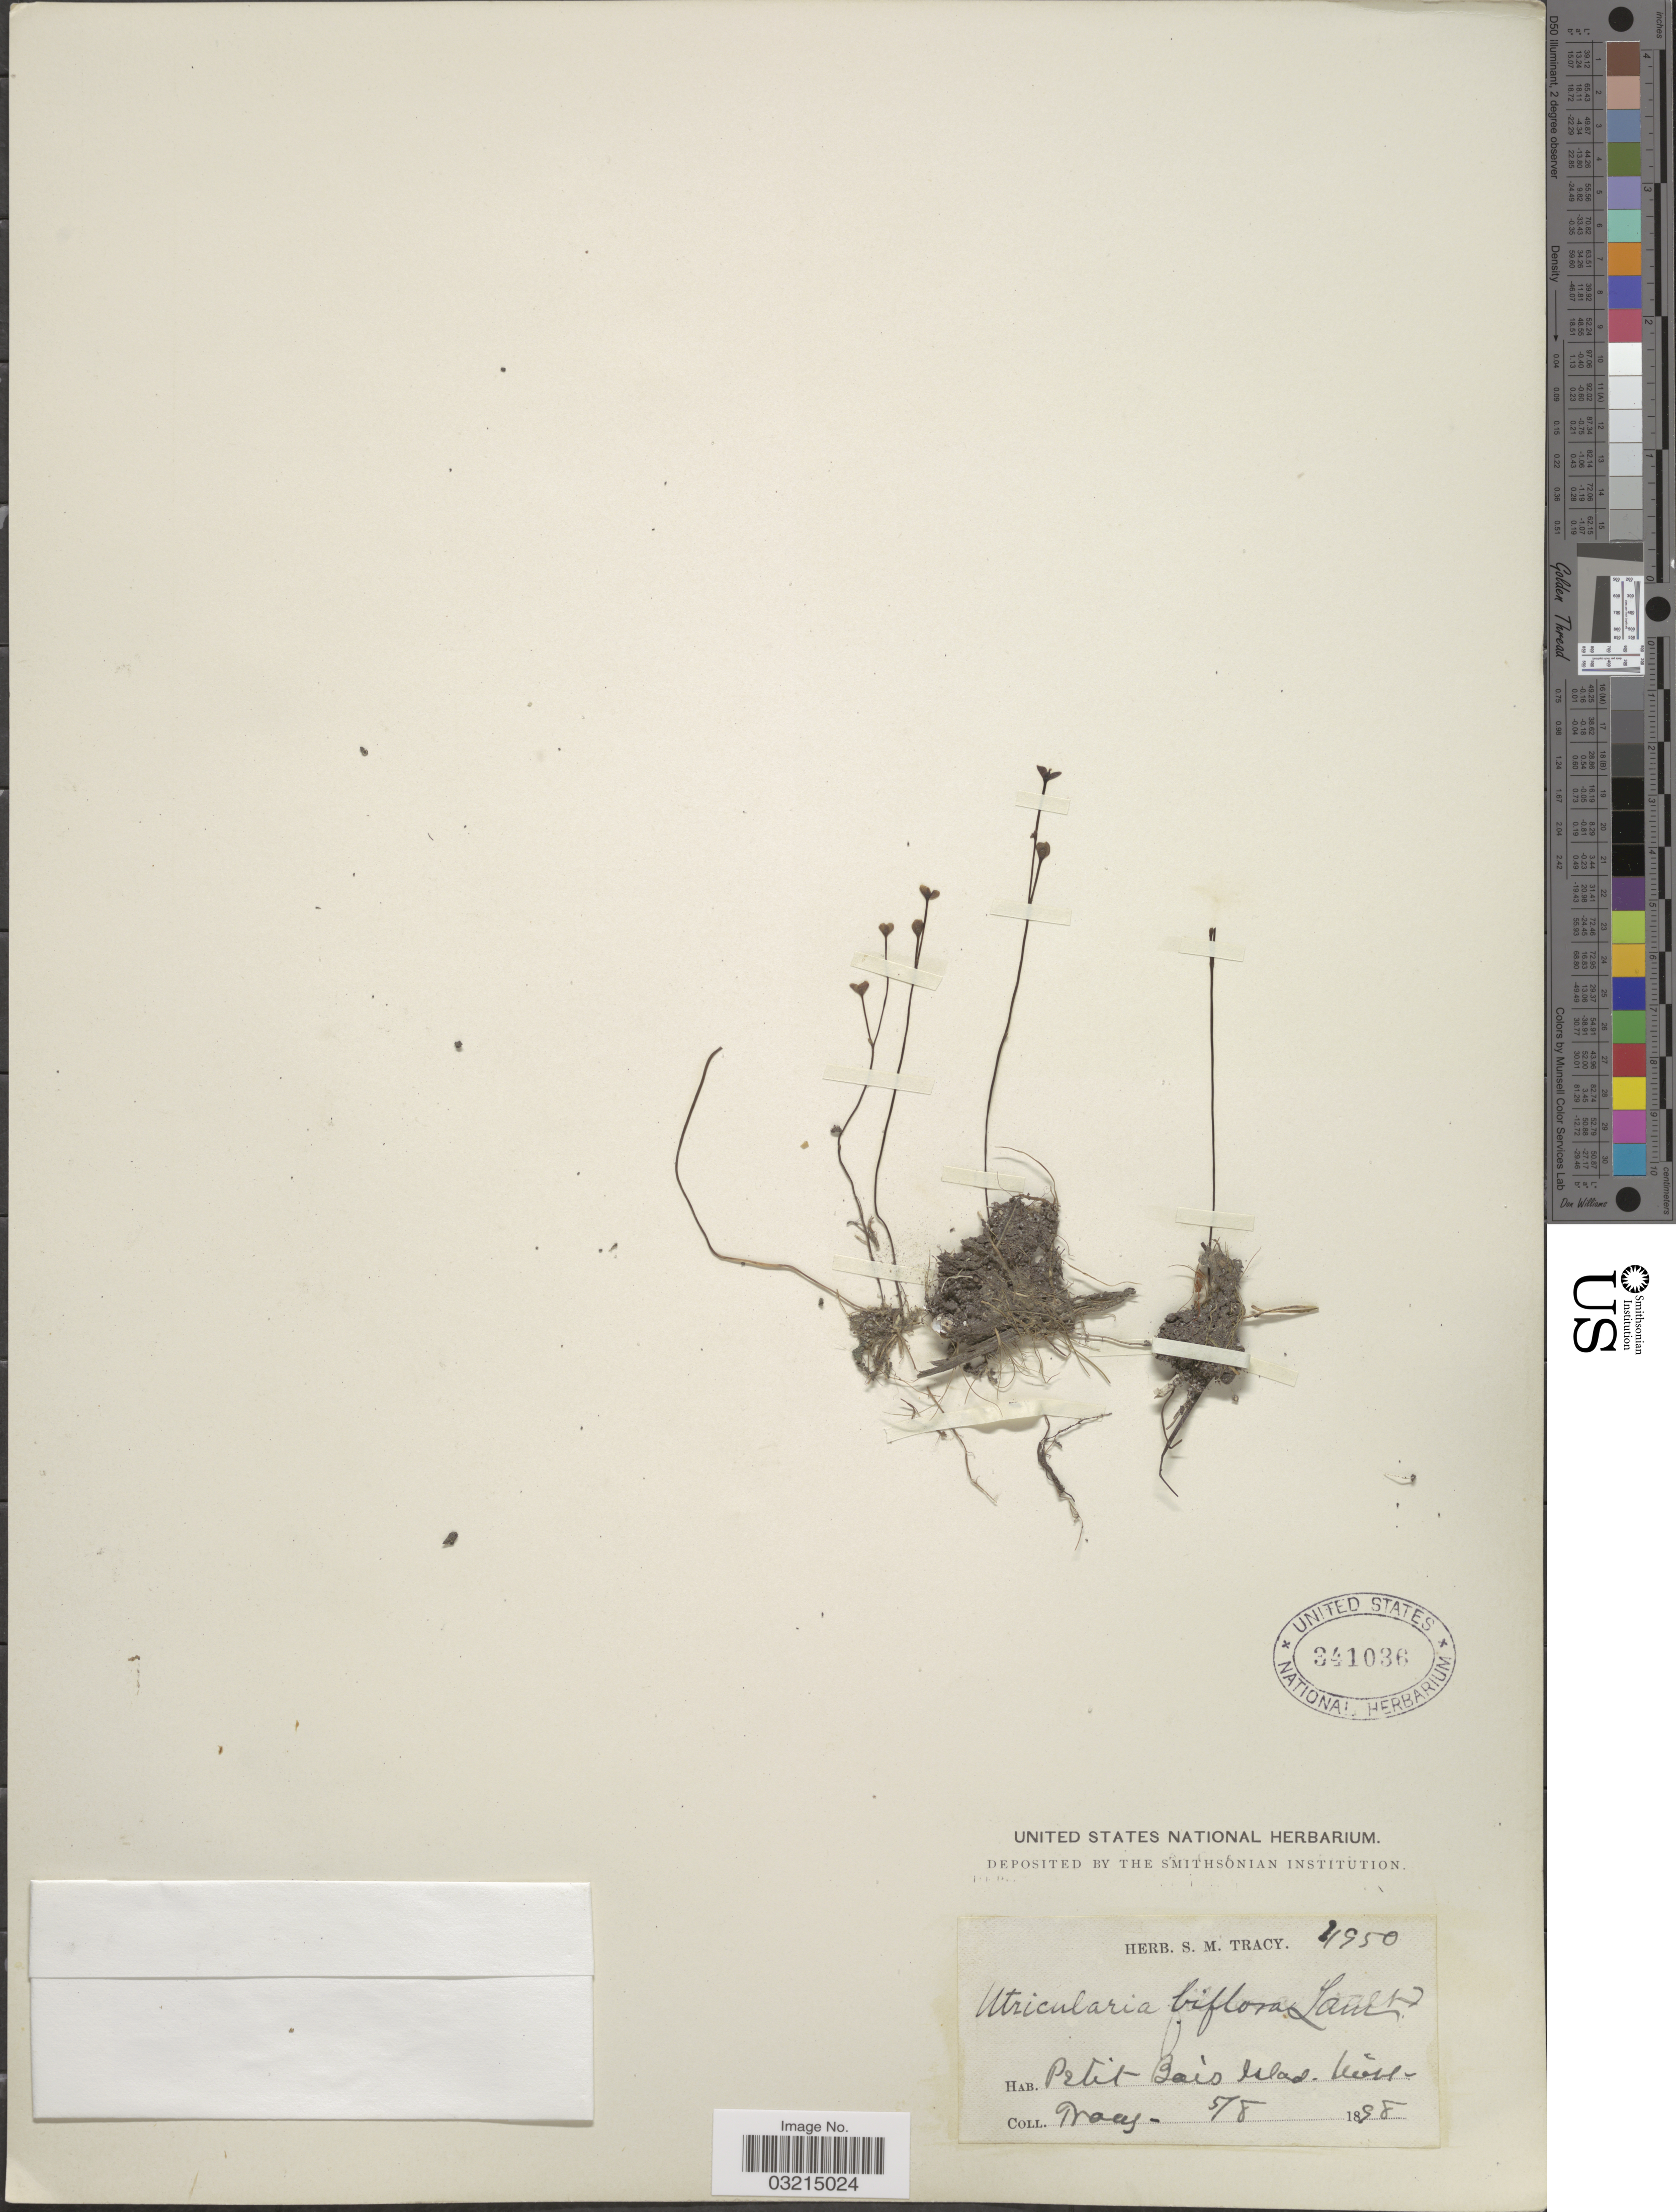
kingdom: Plantae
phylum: Tracheophyta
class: Magnoliopsida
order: Lamiales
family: Lentibulariaceae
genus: Utricularia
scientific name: Utricularia biflora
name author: Lam.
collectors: S. M. Tracy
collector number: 4950*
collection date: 1898-05-08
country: United States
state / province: Mississippi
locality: Petit Bois Island.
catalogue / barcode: US 341036